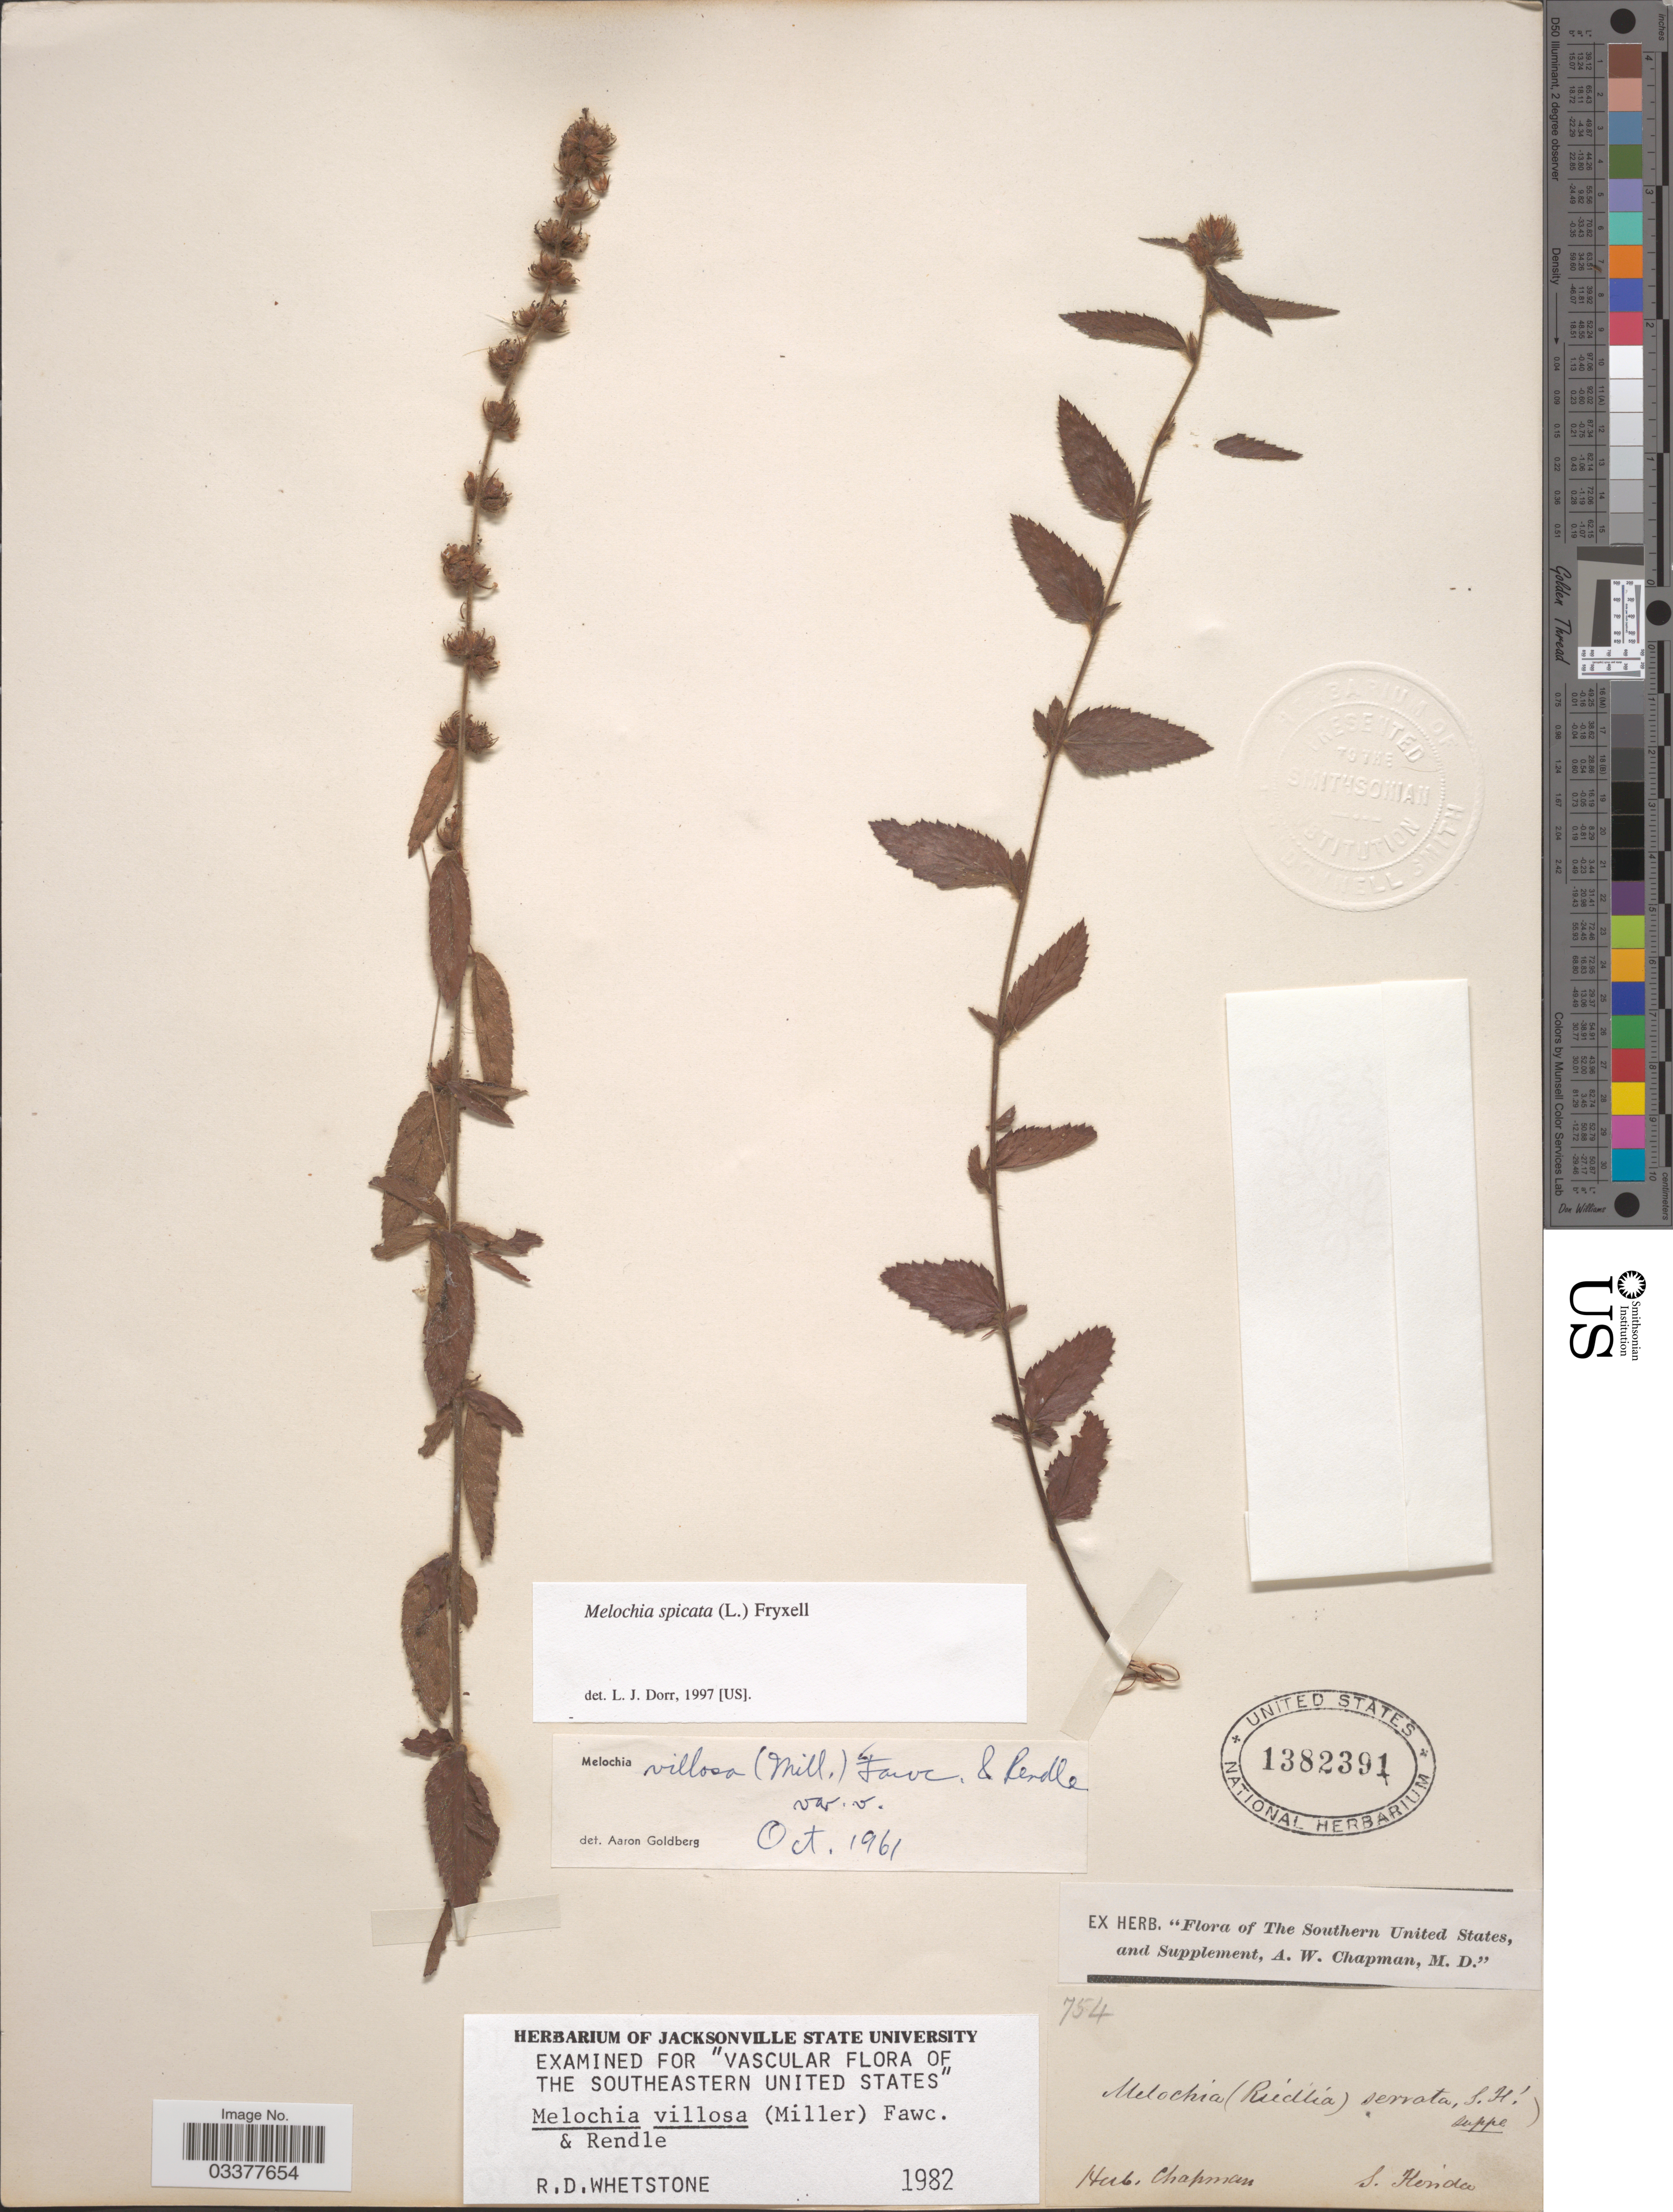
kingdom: Plantae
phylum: Tracheophyta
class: Magnoliopsida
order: Malvales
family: Malvaceae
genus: Melochia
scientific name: Melochia spicata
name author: (L.) Fryxell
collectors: ex herb. A.W. Chapman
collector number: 754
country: United States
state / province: Florida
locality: S. Florida. Southern United States.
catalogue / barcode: US 1382391